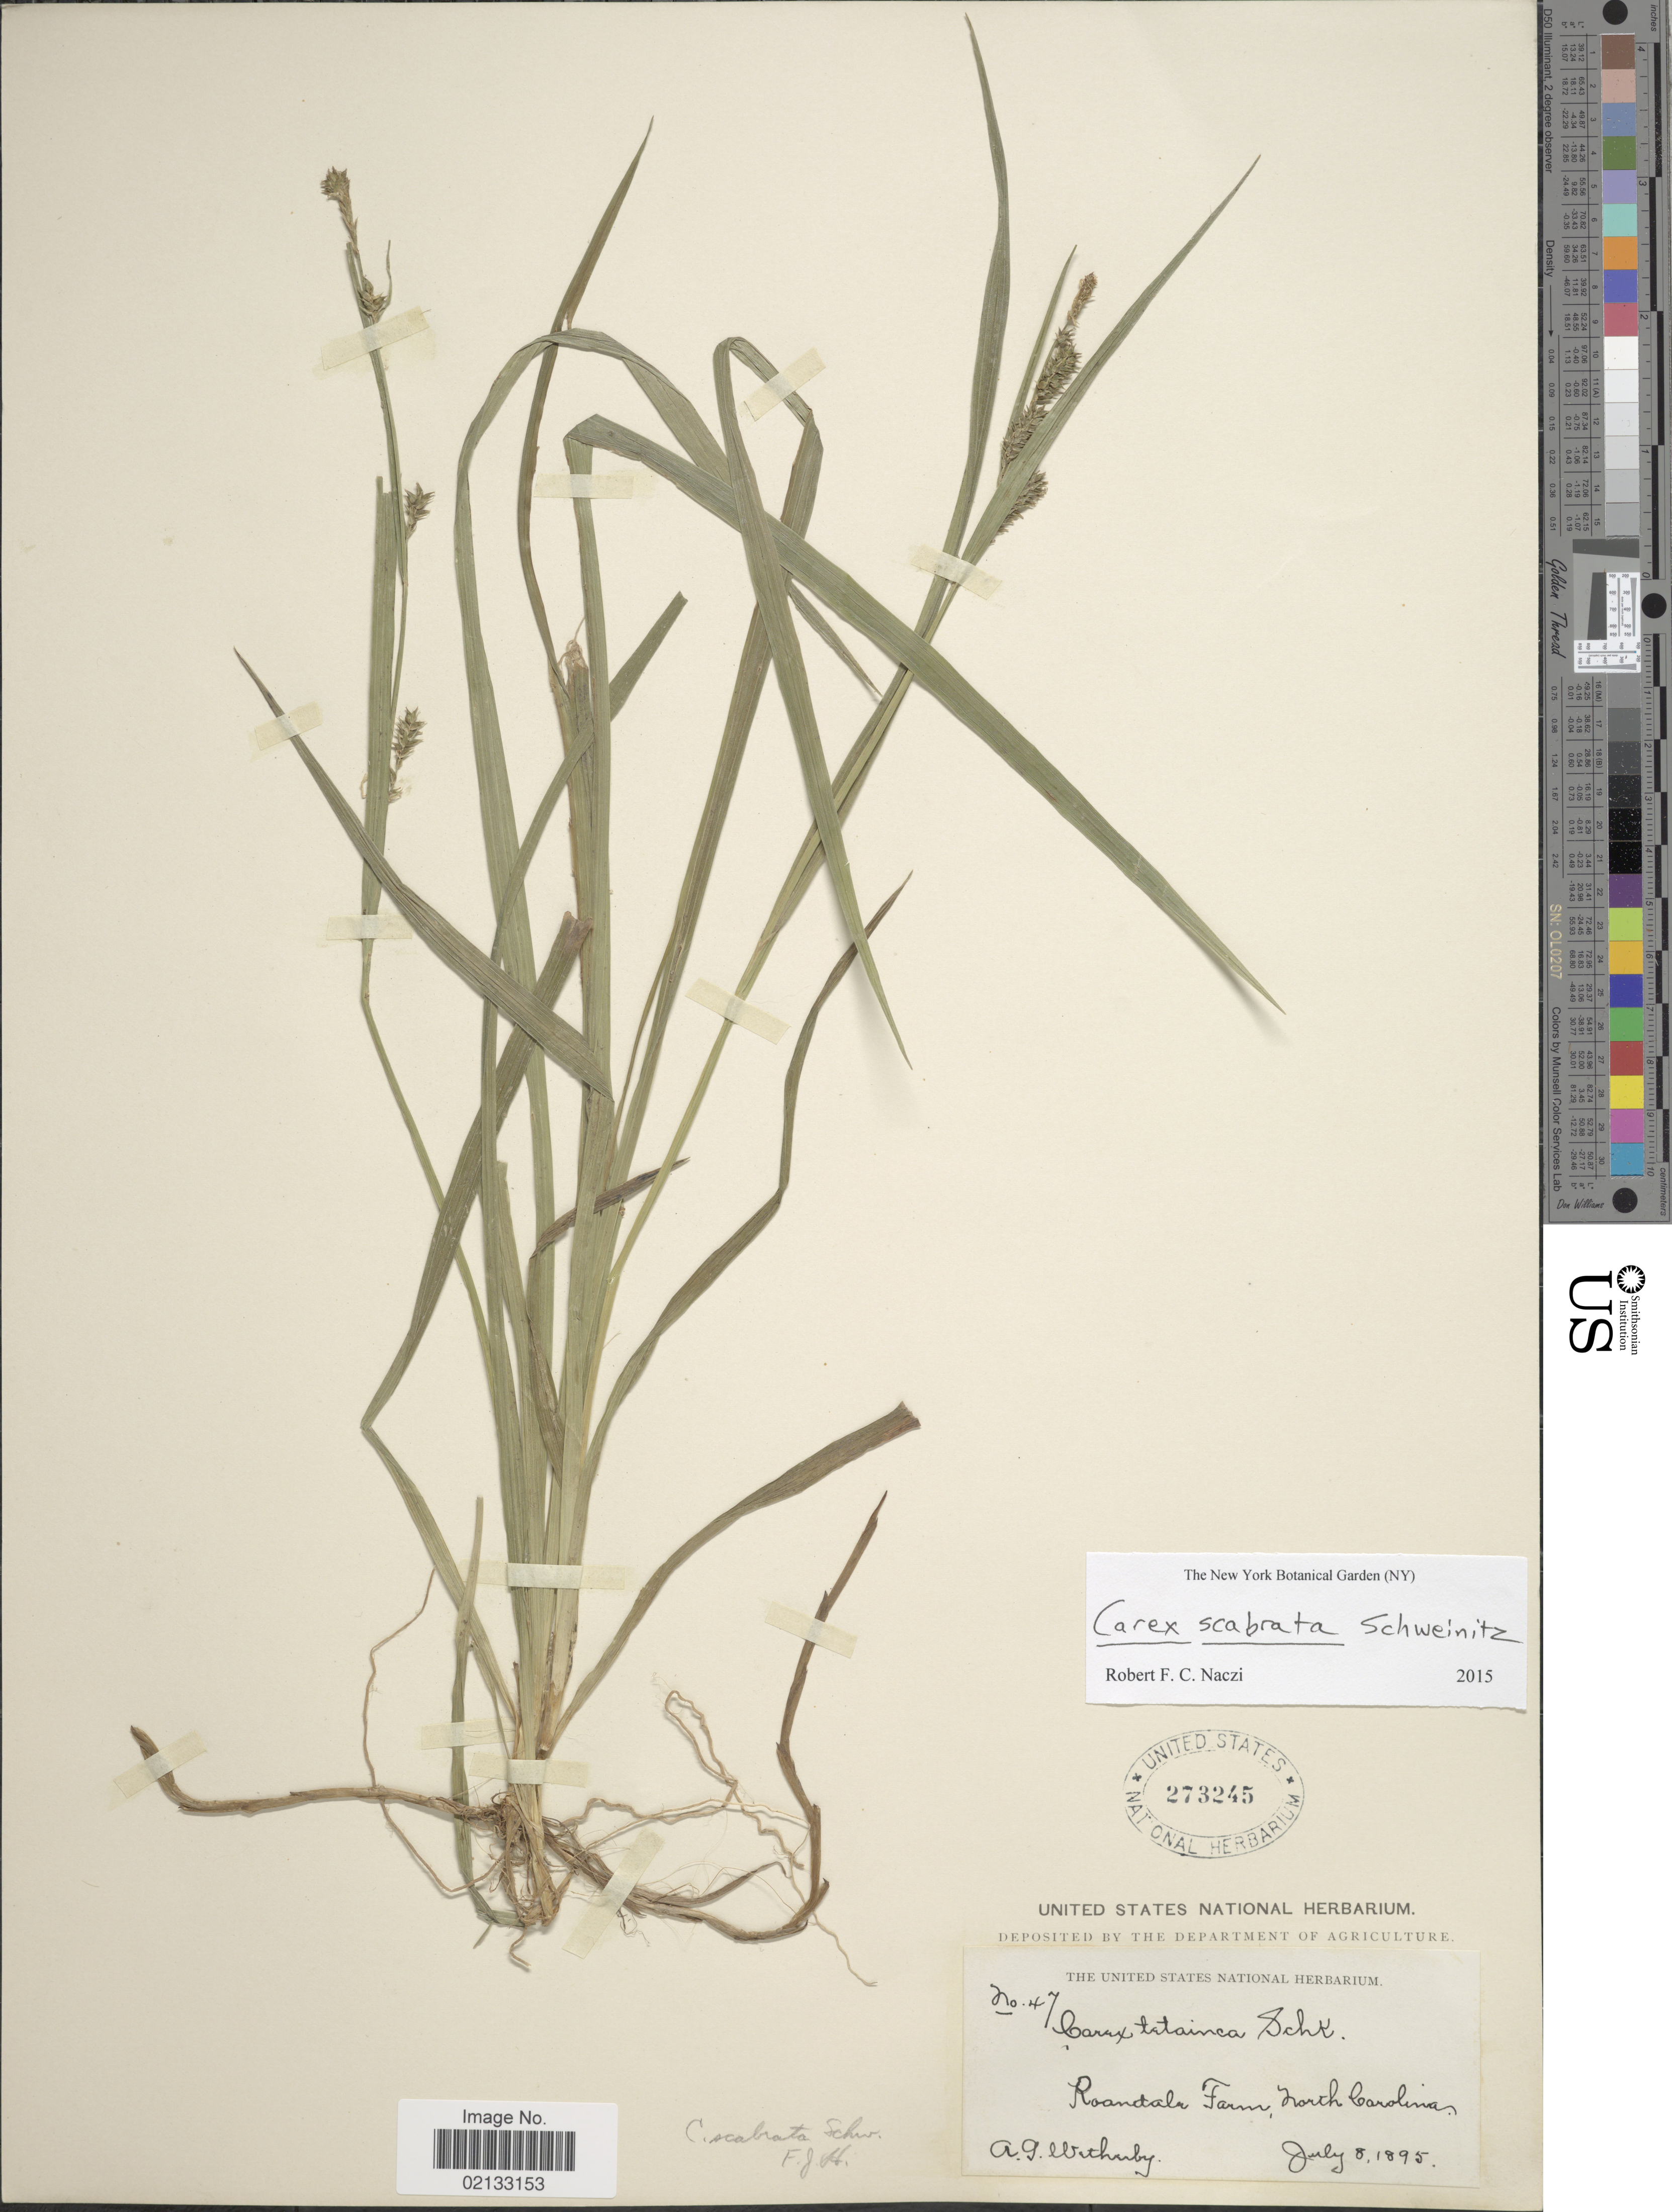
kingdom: Plantae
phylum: Tracheophyta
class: Liliopsida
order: Poales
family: Cyperaceae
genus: Carex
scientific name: Carex scabrata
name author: Schwein.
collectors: A. Wetherby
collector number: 47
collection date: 1895-07-08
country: United States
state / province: North Carolina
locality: Roandale Farm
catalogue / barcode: US 273245